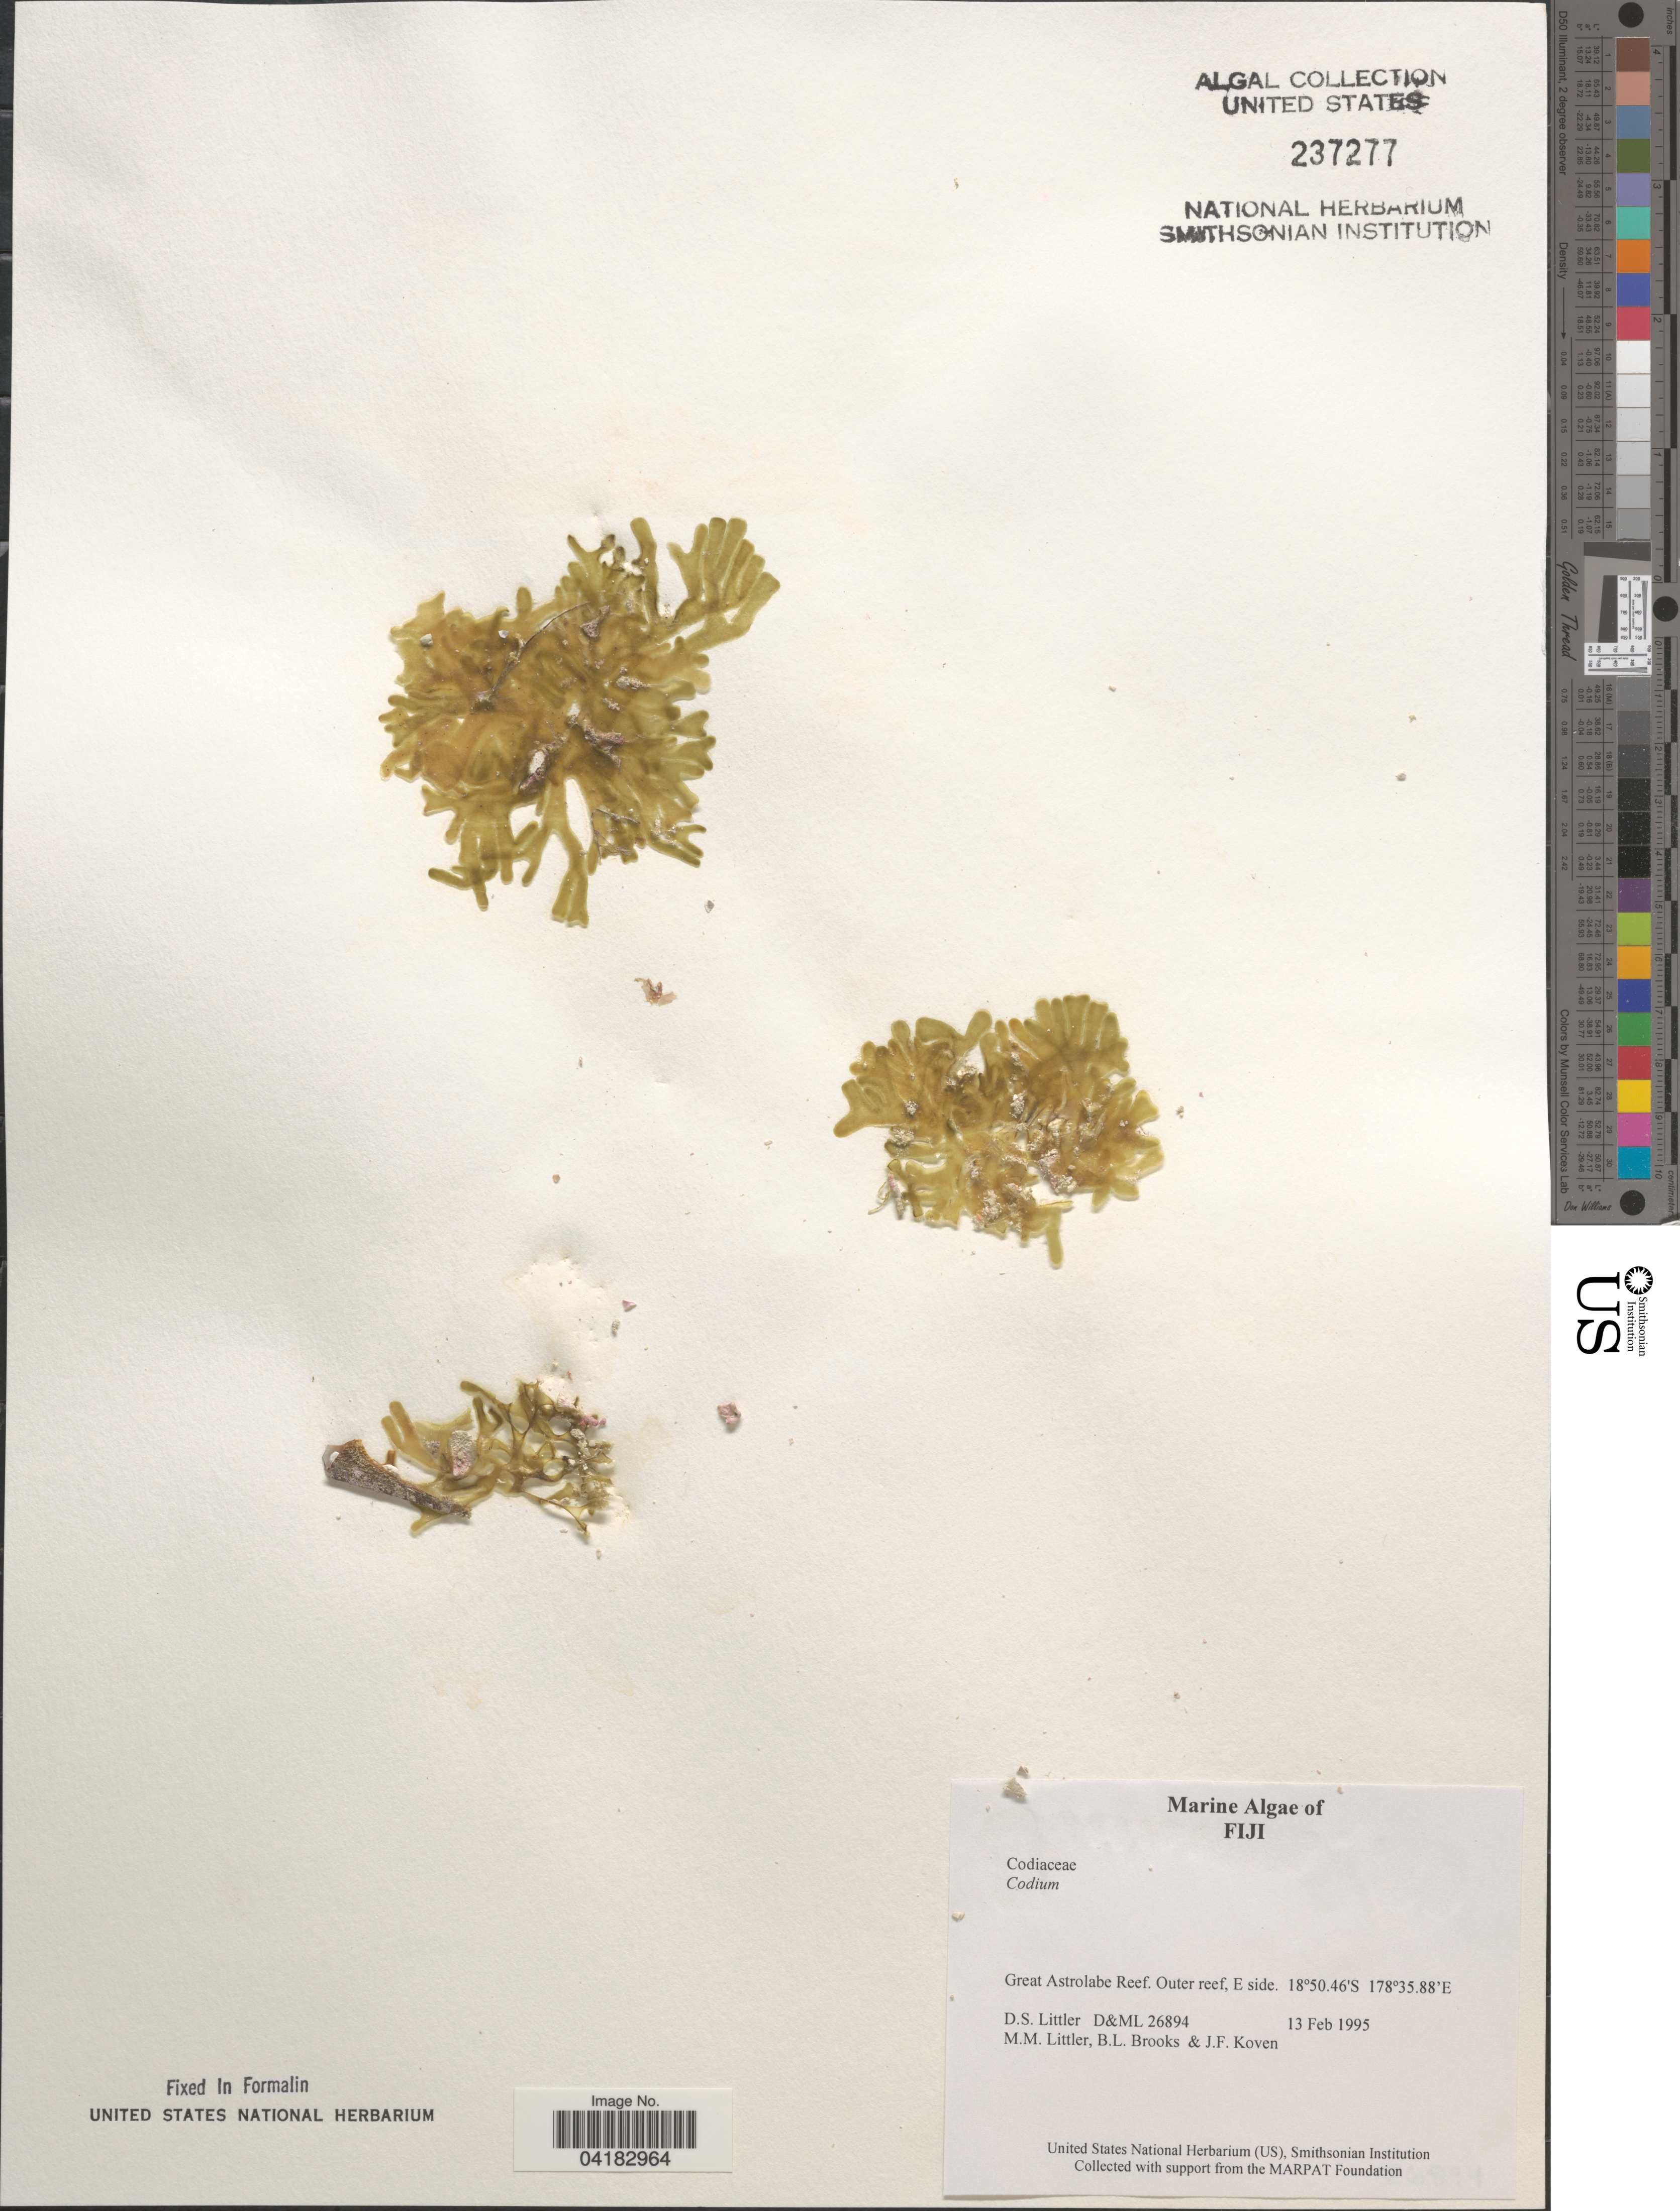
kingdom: Plantae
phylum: Chlorophyta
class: Ulvophyceae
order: Bryopsidales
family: Codiaceae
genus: Codium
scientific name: Codium sp.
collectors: D. S. Littler, B. Brooks & J. Koven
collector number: D&ML26894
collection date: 1995-02-13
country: Fiji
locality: Great Astrolabe Reef. Outer reef, E side.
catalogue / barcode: US 237277